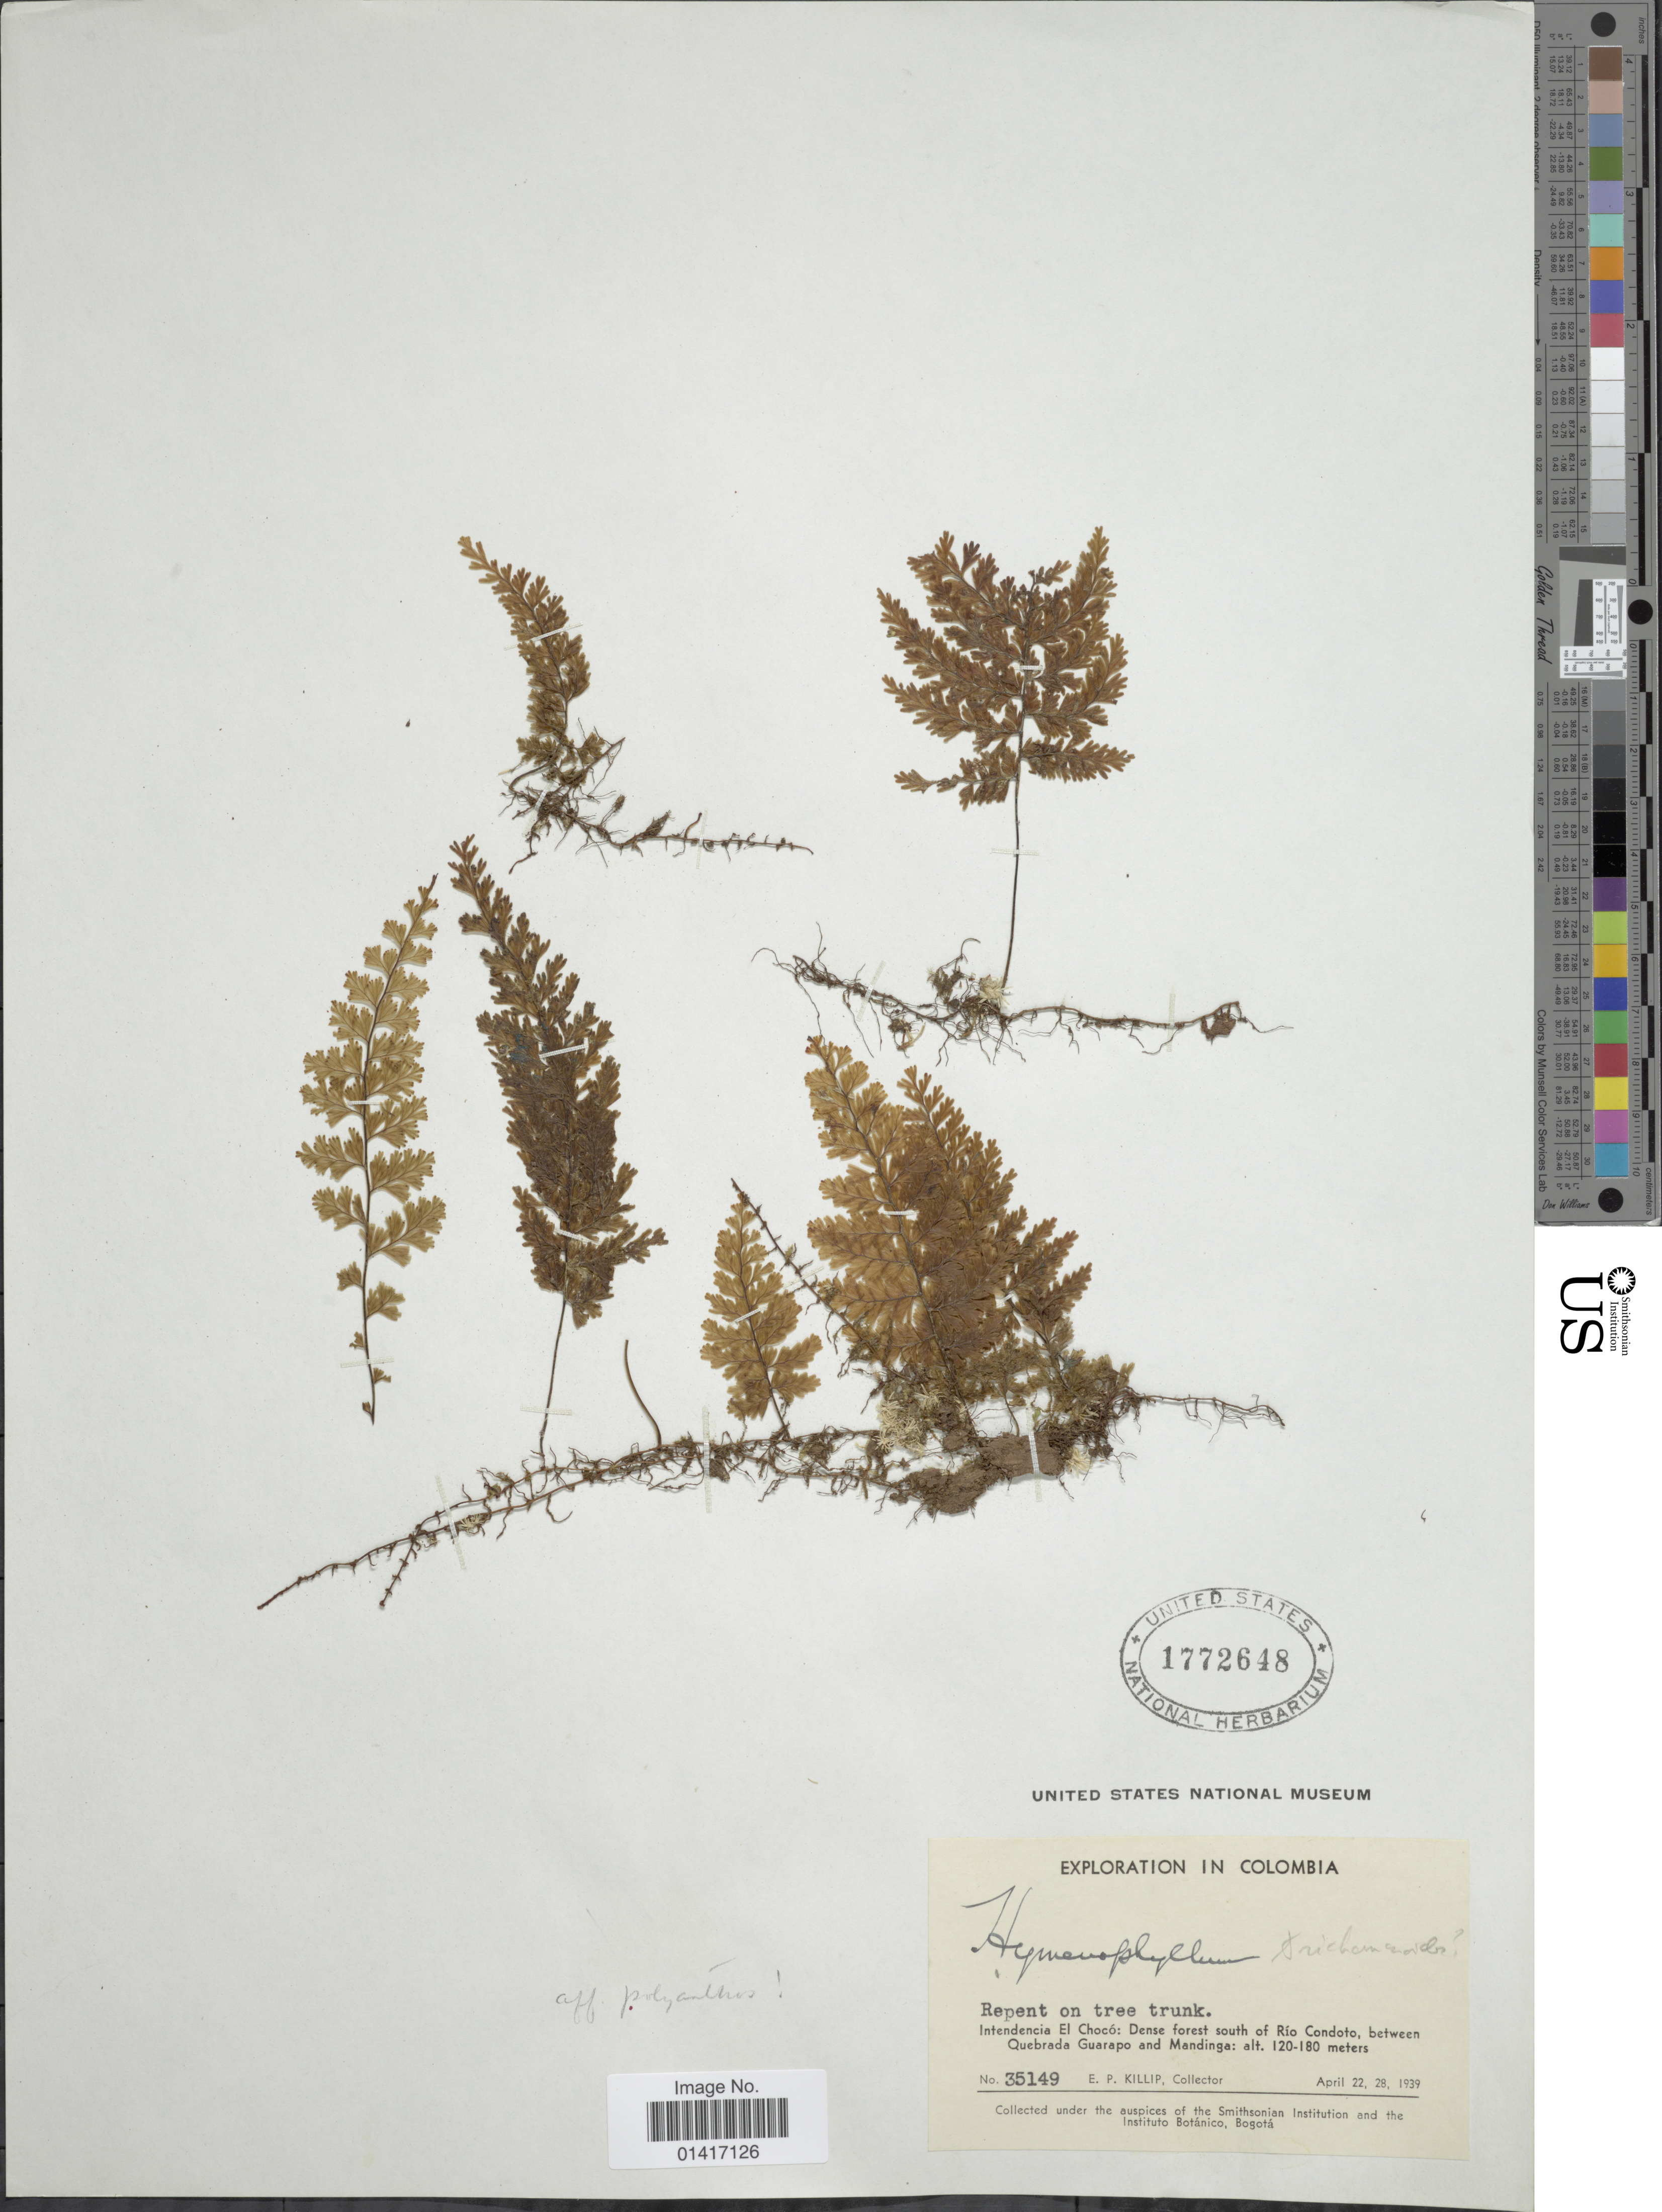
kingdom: Plantae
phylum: Tracheophyta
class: Polypodiopsida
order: Hymenophyllales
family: Hymenophyllaceae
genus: Hymenophyllum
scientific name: Hymenophyllum trichomanoides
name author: Bosch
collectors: E. P. Killip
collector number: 35149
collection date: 1939-04-22/1939-04-28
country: Colombia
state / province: Chocó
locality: Repent on tree trunk. Intendencia El Chocó: Dense forest south of Río Condoto, between Quebrada Guarapo and Mandinga.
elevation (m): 120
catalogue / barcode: US 1772648